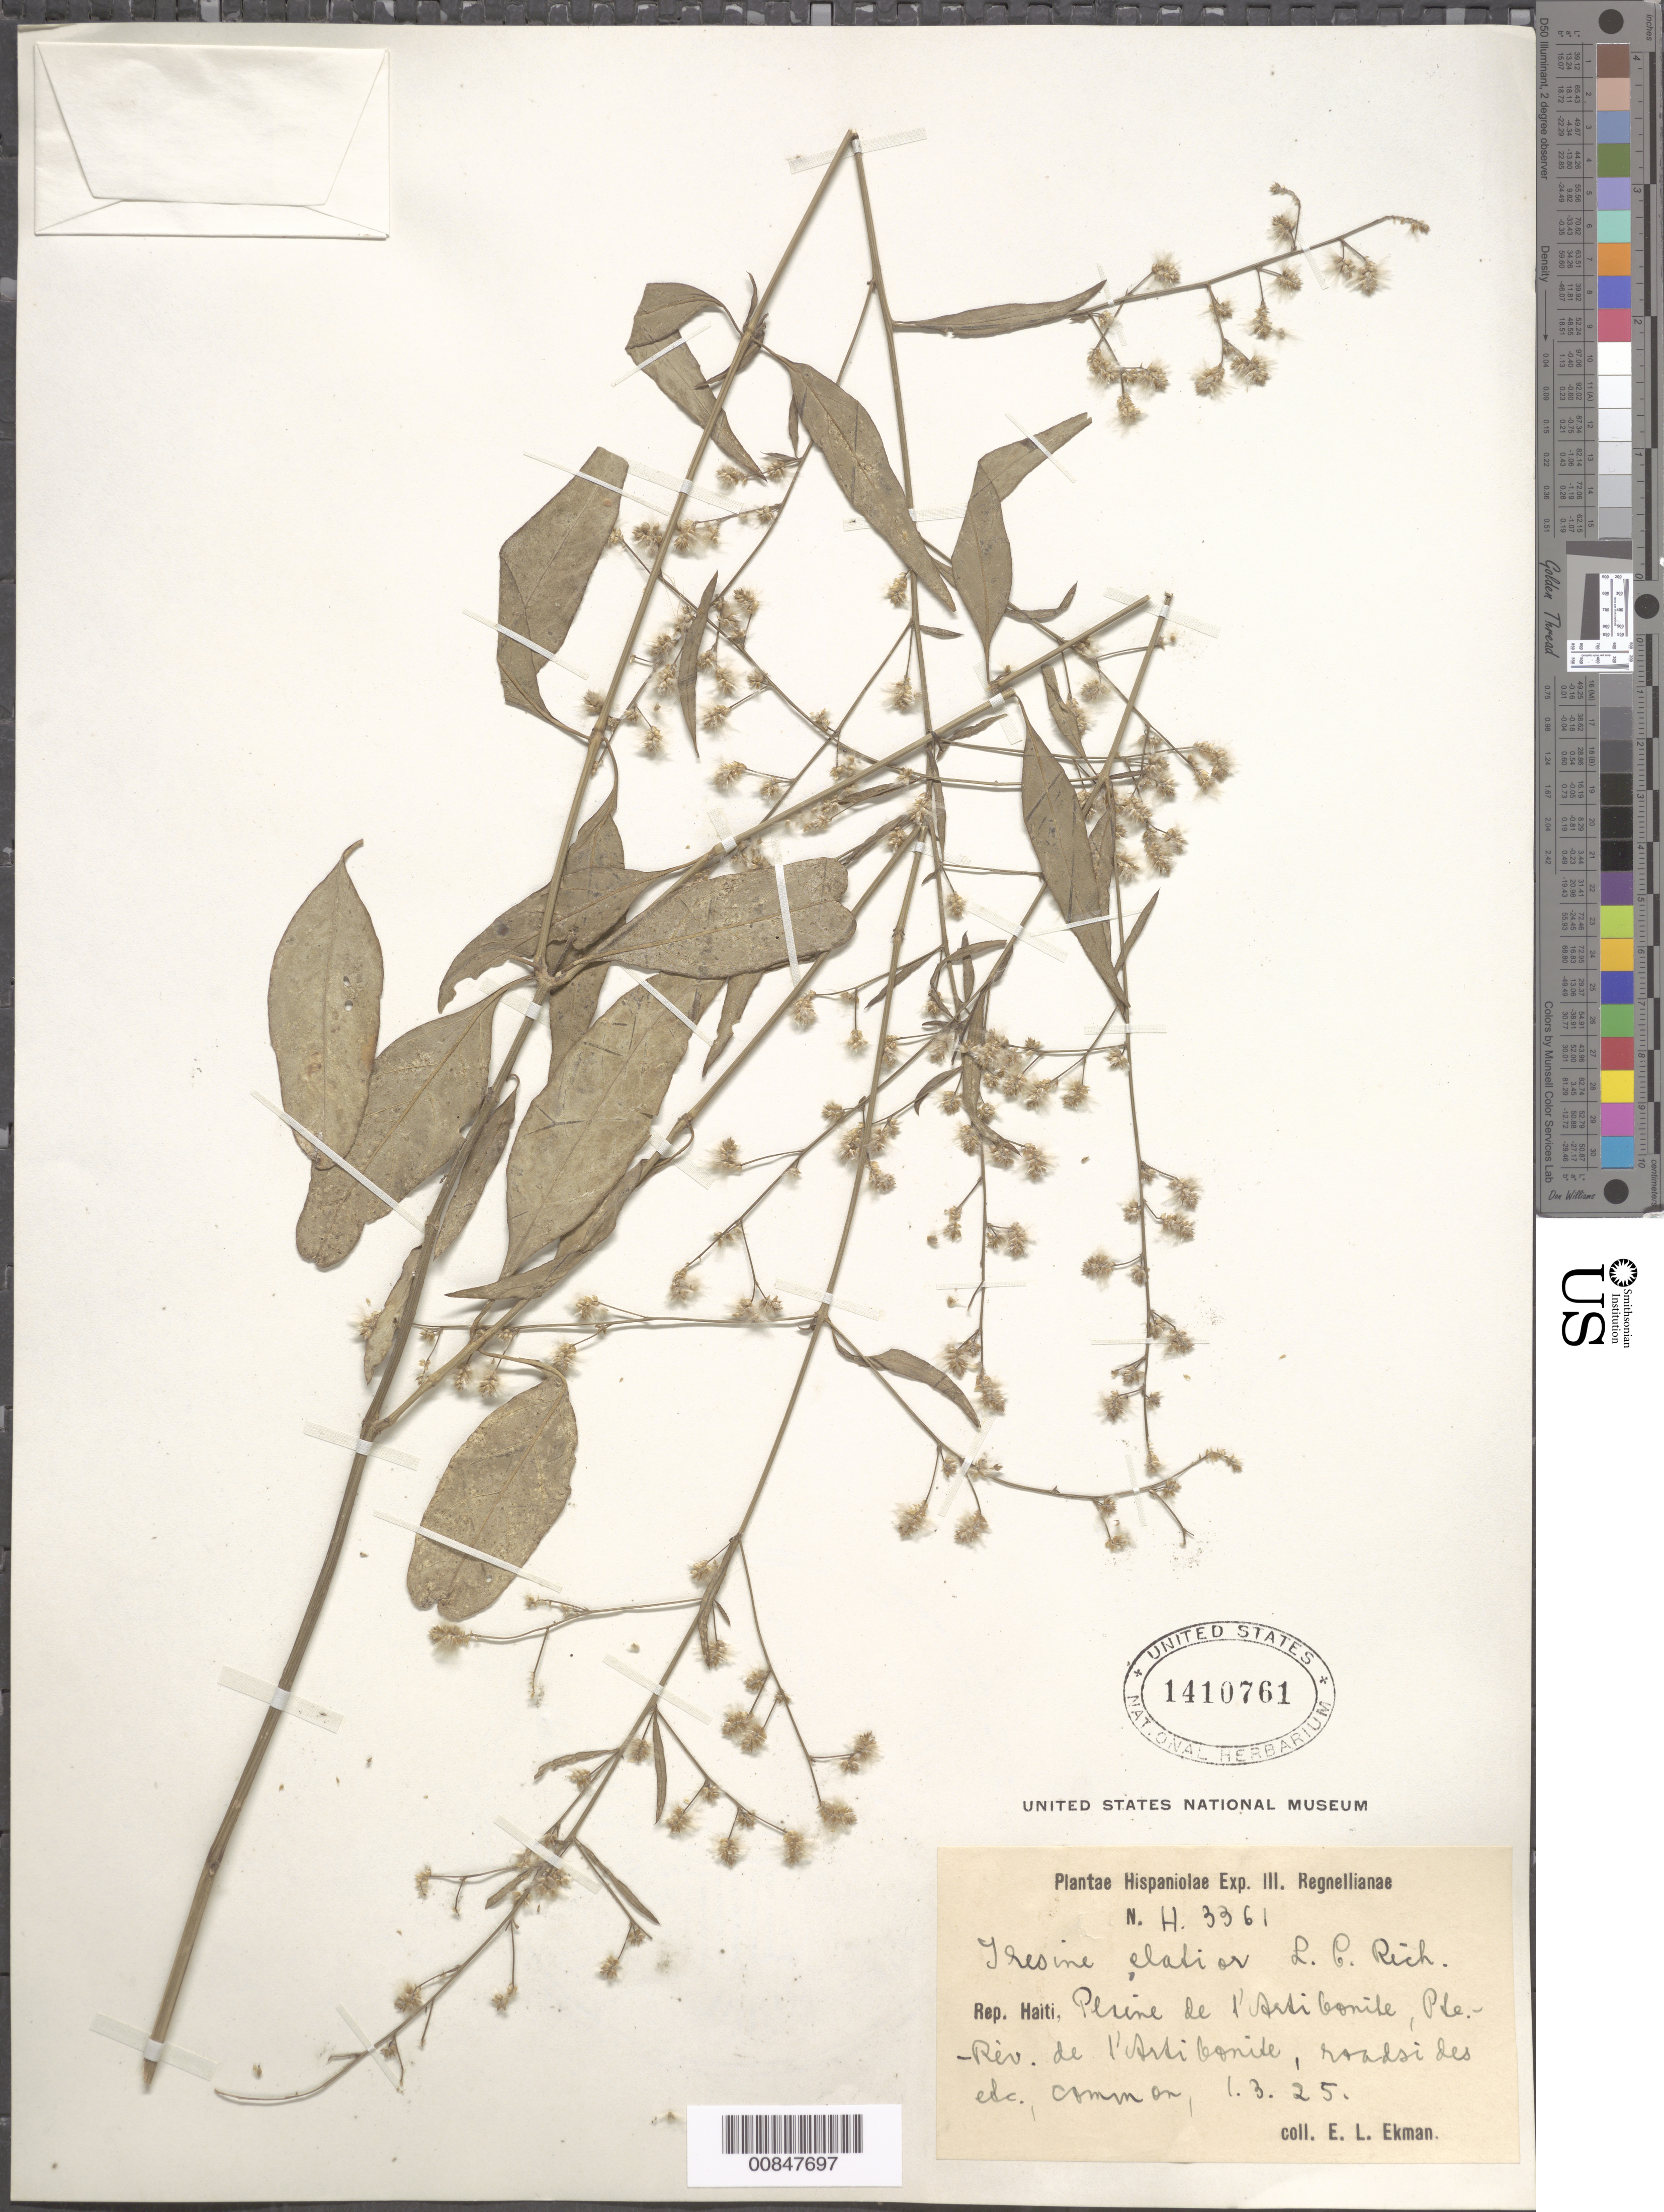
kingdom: Plantae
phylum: Tracheophyta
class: Magnoliopsida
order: Caryophyllales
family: Amaranthaceae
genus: Iresine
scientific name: Iresine angustifolia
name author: Euphrasén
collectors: E. L. Ekman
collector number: H 3361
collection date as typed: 01 Mar 1925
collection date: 1925-03-01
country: Haiti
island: Hispaniola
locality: Plaine de l'Artibonite, Pte-Riv. de l'Artibonite.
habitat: Roadsides, etc.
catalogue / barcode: US 1410761